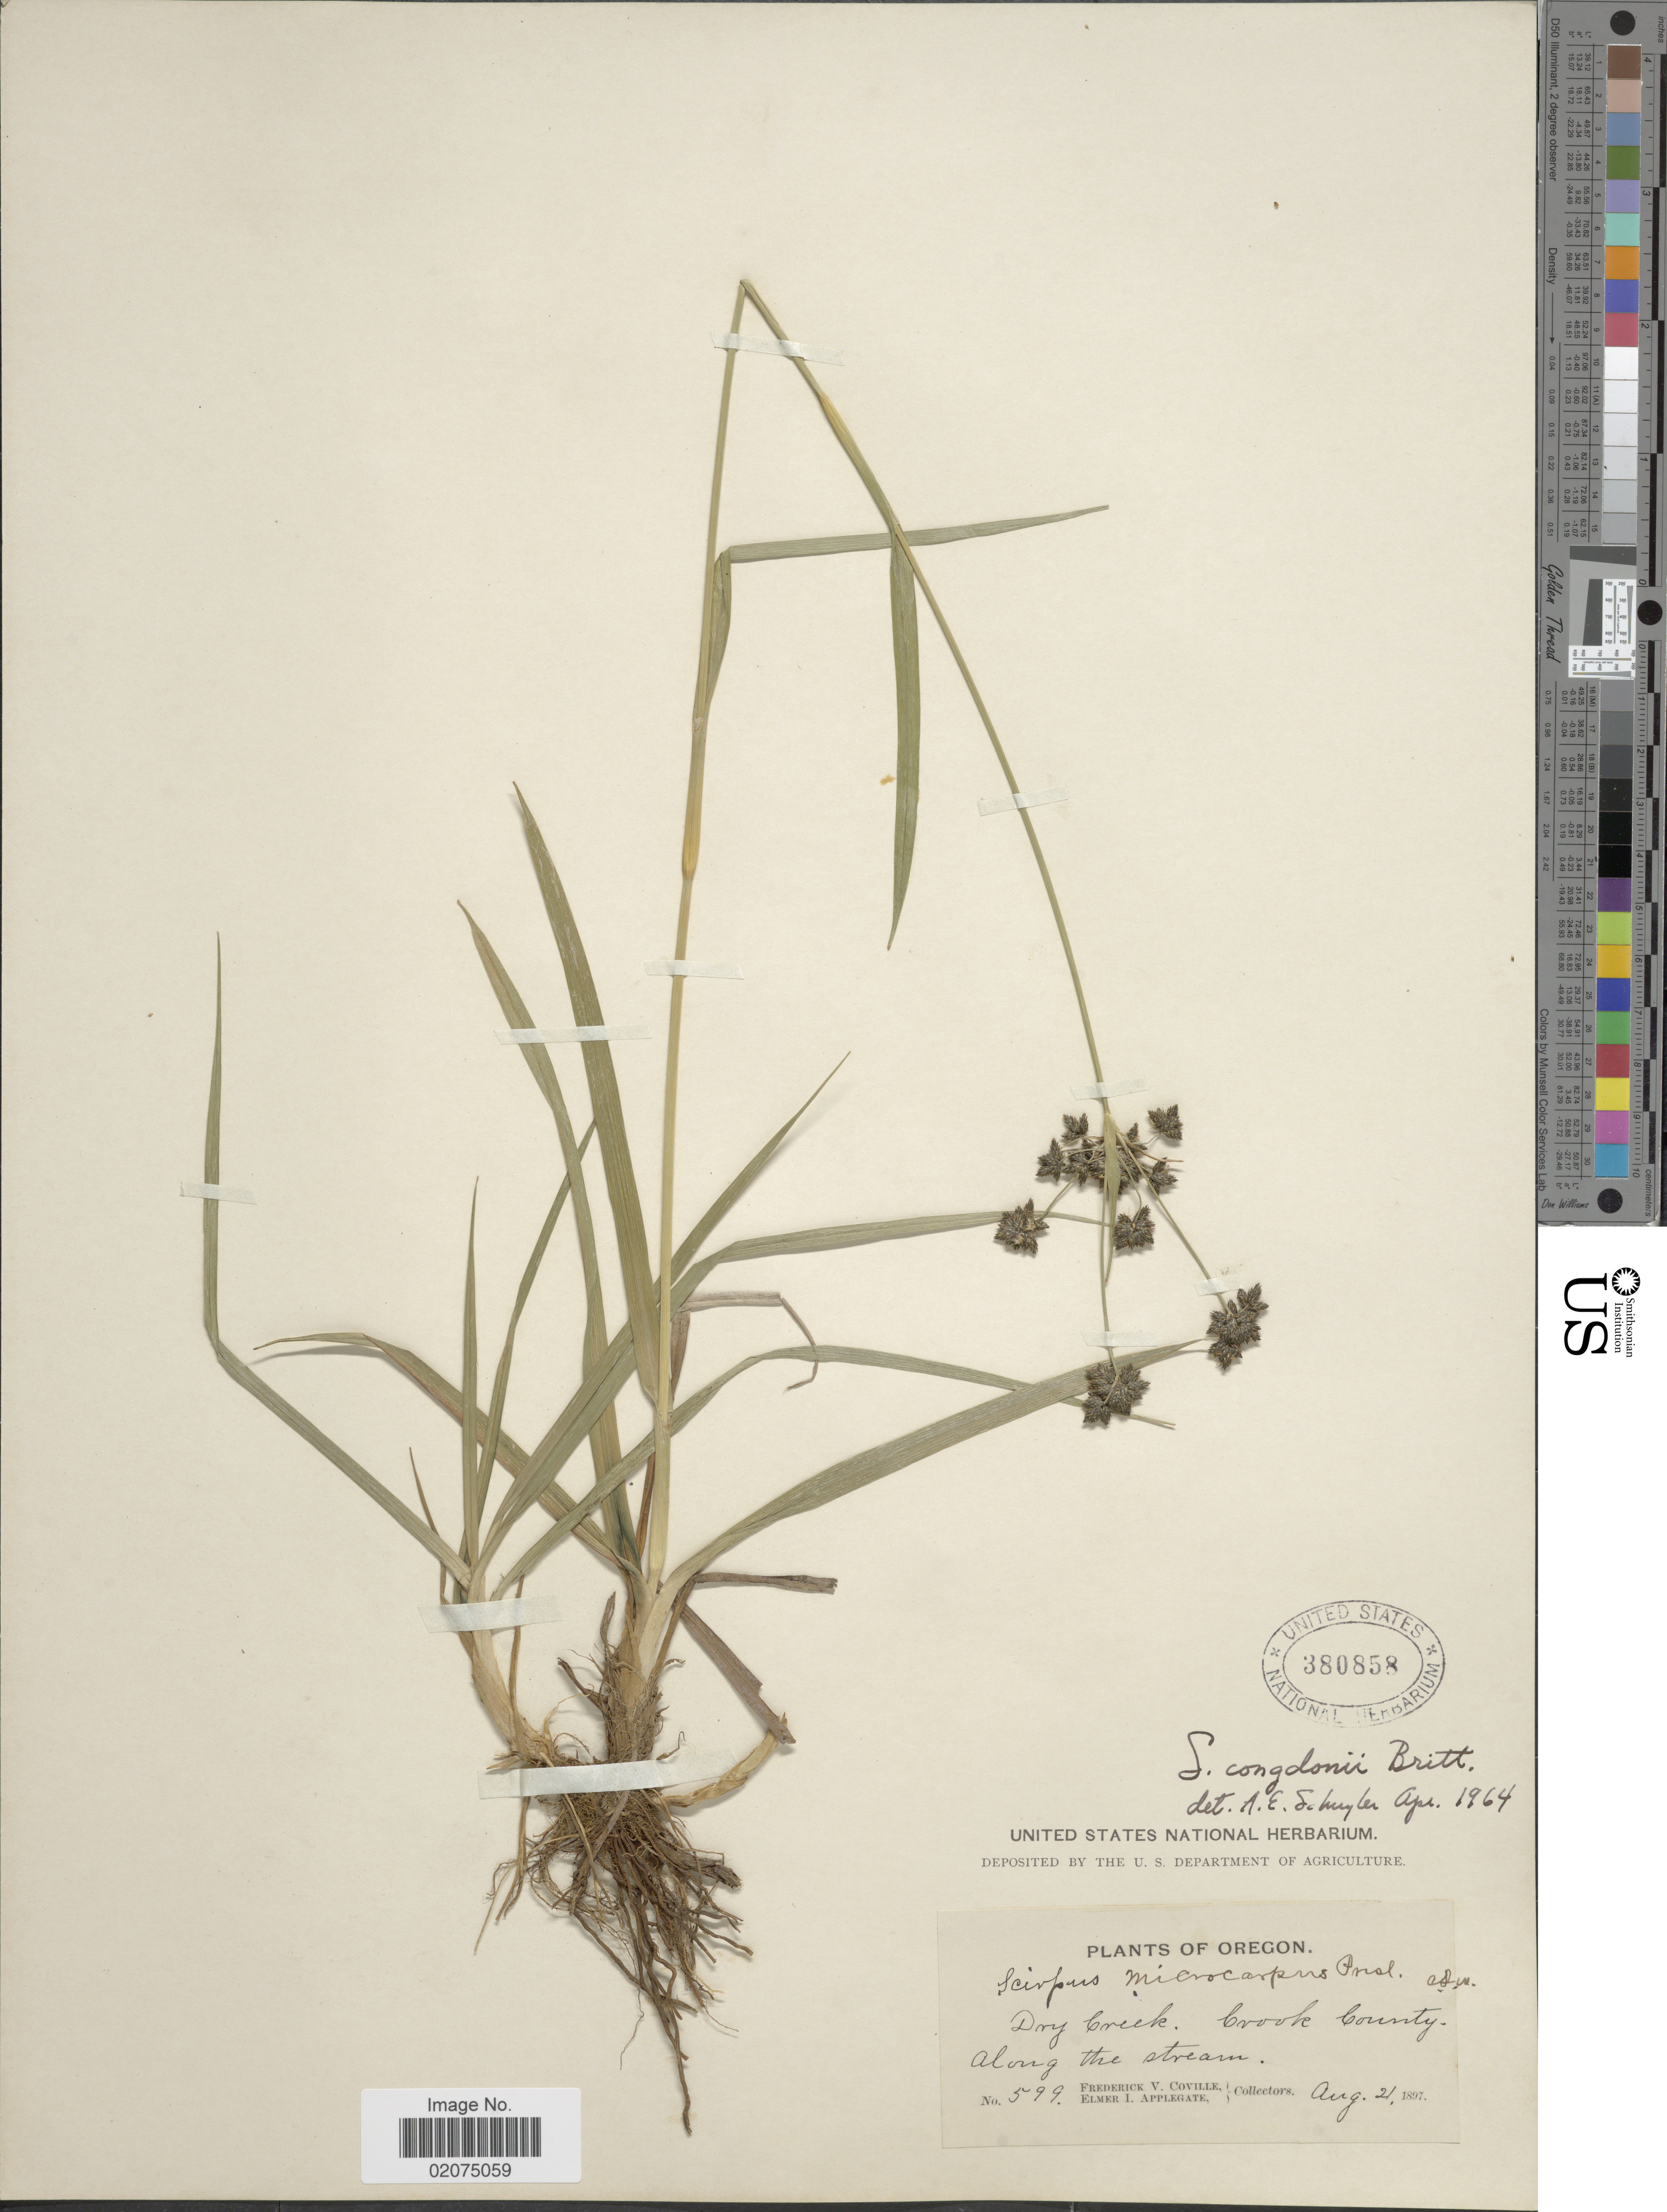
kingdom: Plantae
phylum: Tracheophyta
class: Liliopsida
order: Poales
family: Cyperaceae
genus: Scirpus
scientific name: Scirpus congdonii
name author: Britton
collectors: F. V. Coville & E. I. Applegate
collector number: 599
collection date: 1897-08-21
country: United States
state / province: Oregon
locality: Dry Creek, Crook County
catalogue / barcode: US 380858